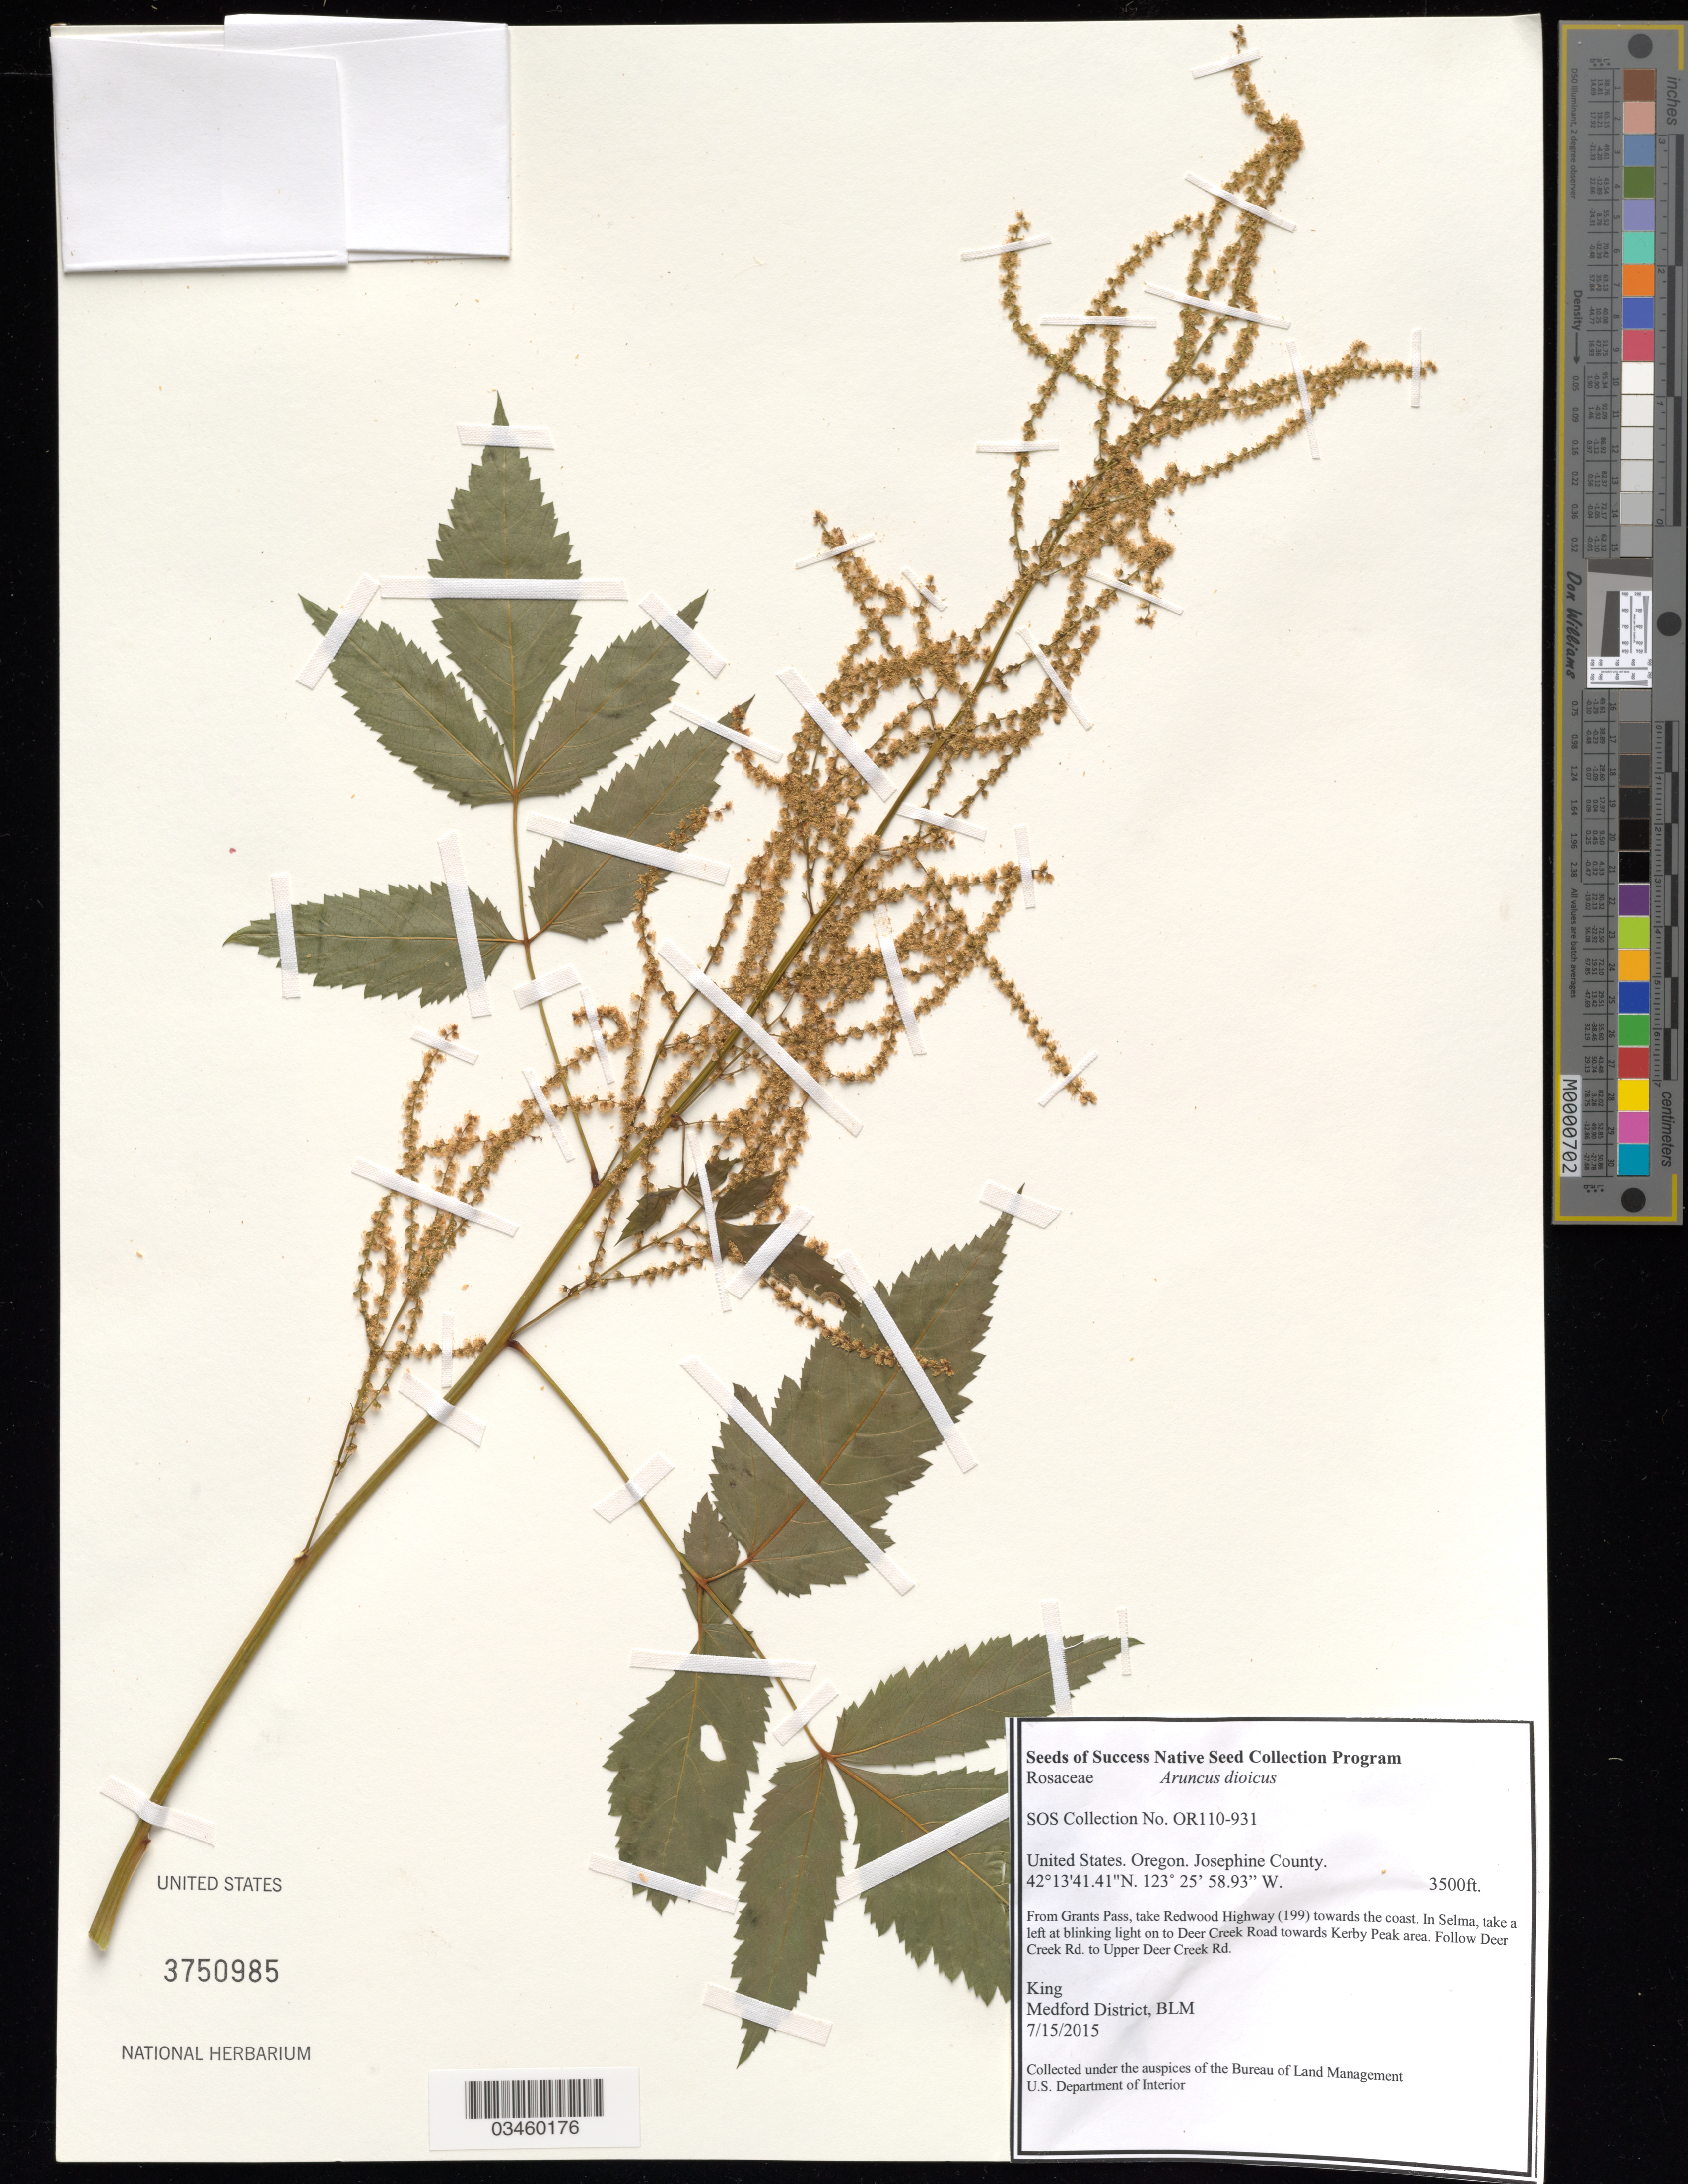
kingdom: Plantae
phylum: Tracheophyta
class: Magnoliopsida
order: Rosales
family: Rosaceae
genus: Aruncus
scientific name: Aruncus dioicus var. acuminatus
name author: (Rydb.) H. Hara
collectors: King, --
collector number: OR110-931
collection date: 2015-07-15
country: United States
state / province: Oregon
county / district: Josephine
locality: Upper Deer Creek Rd.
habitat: Open rocky hillside over Deer Creek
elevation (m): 1067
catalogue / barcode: US 3750985